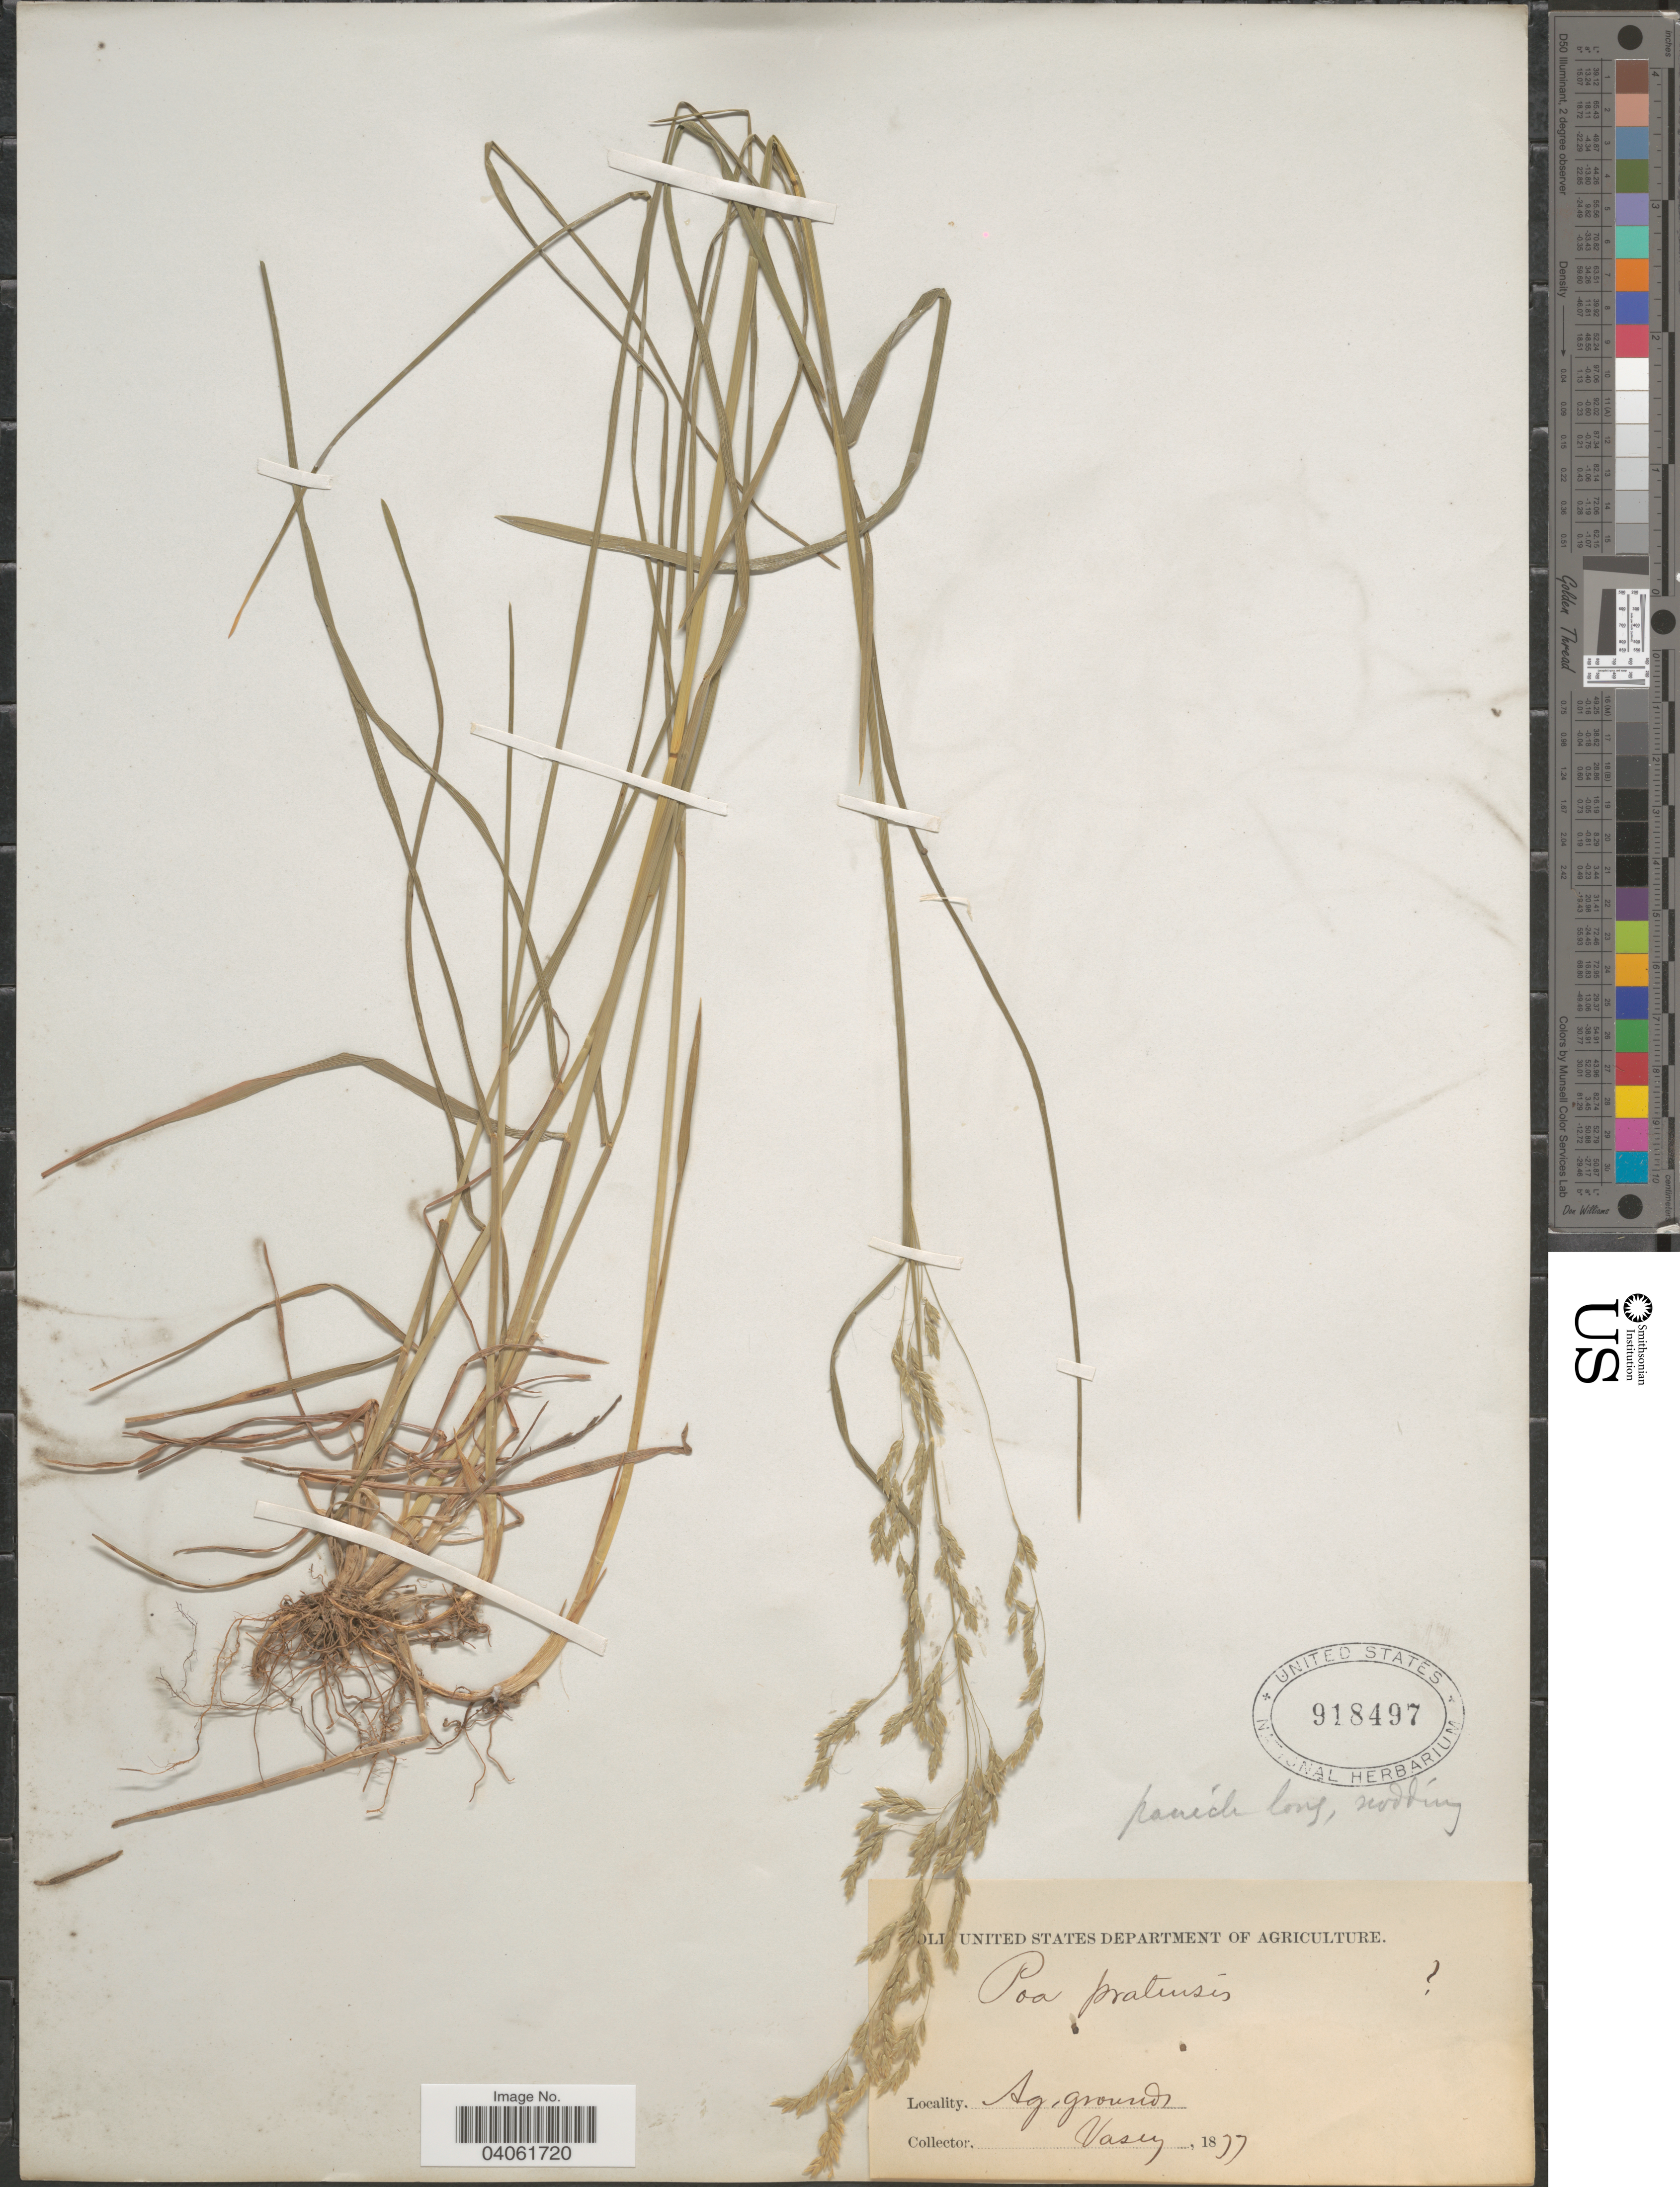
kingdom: Plantae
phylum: Tracheophyta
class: Liliopsida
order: Poales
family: Poaceae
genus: Poa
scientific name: Poa pratensis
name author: L.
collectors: Vasey, --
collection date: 1877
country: United States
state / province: District of Columbia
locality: Ag.grounds.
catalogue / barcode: US 918497